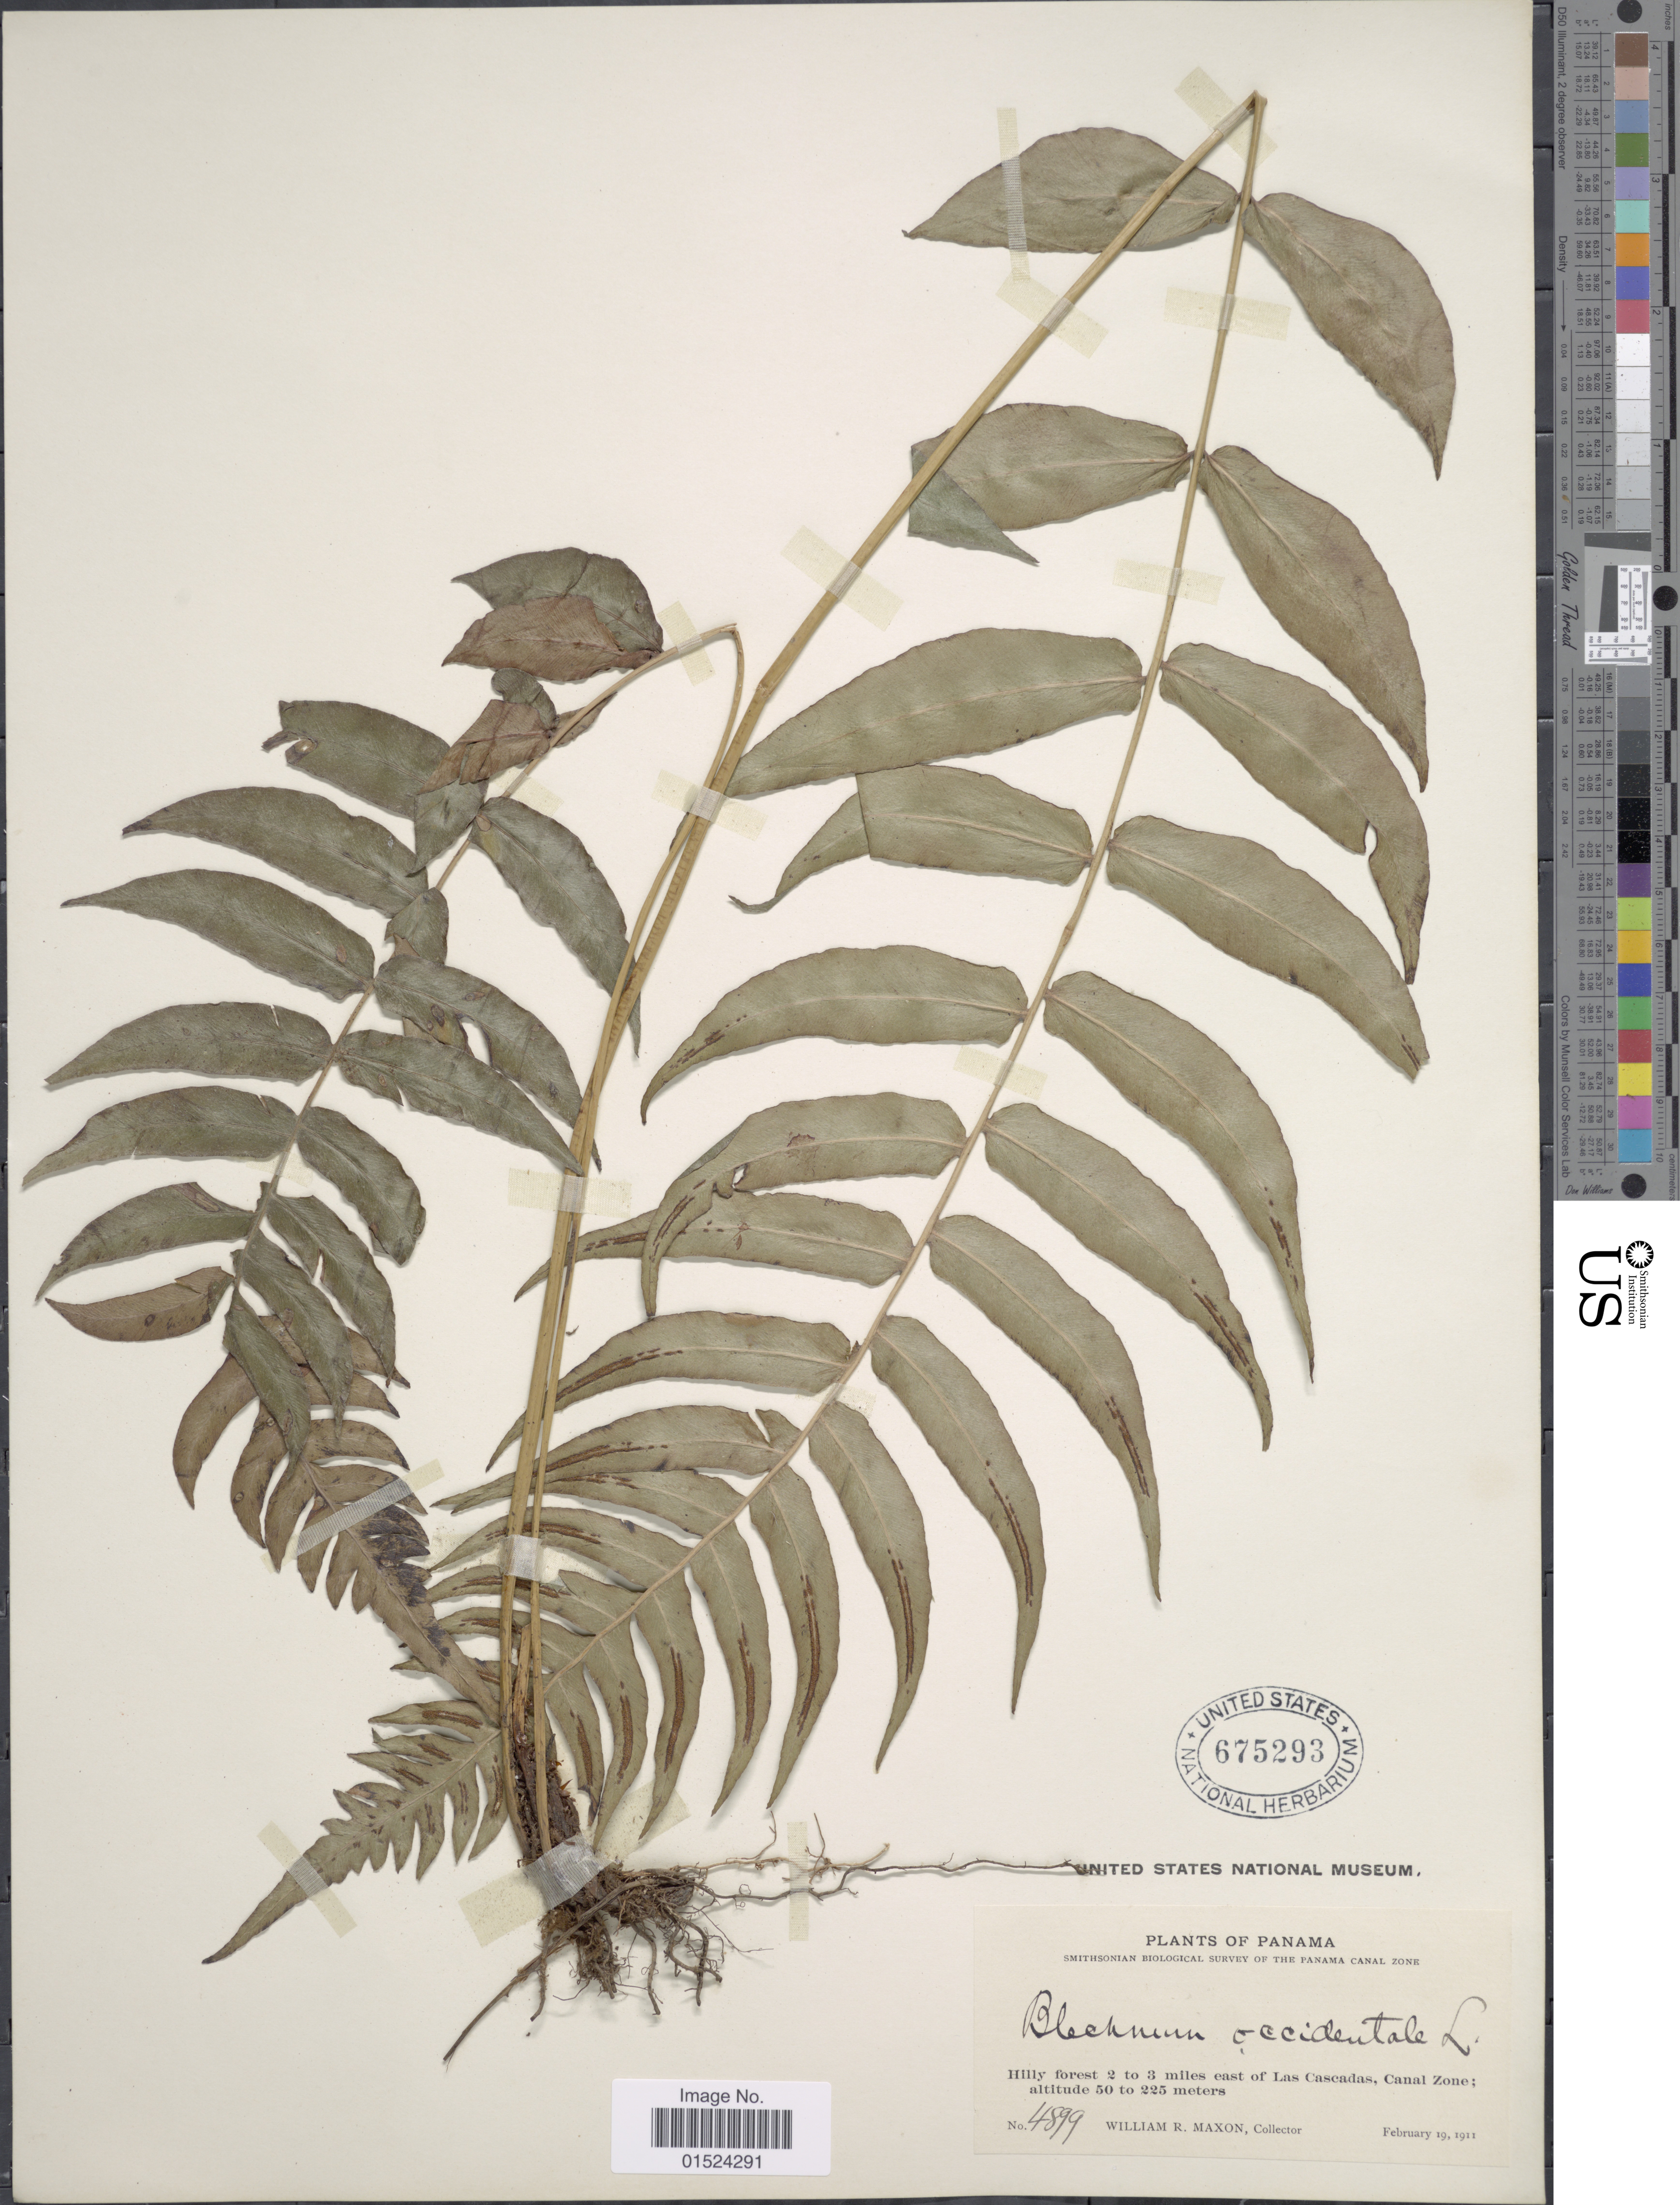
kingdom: Plantae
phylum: Tracheophyta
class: Polypodiopsida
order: Polypodiales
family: Blechnaceae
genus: Blechnum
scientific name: Blechnum occidentale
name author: L.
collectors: W. R. Maxon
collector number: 4899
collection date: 1911-02-19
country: Panama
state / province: Colón / Panamá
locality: Hilly forest 2 to 3 miles east of Las Cascadas, Canal Zone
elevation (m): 50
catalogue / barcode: US 675293